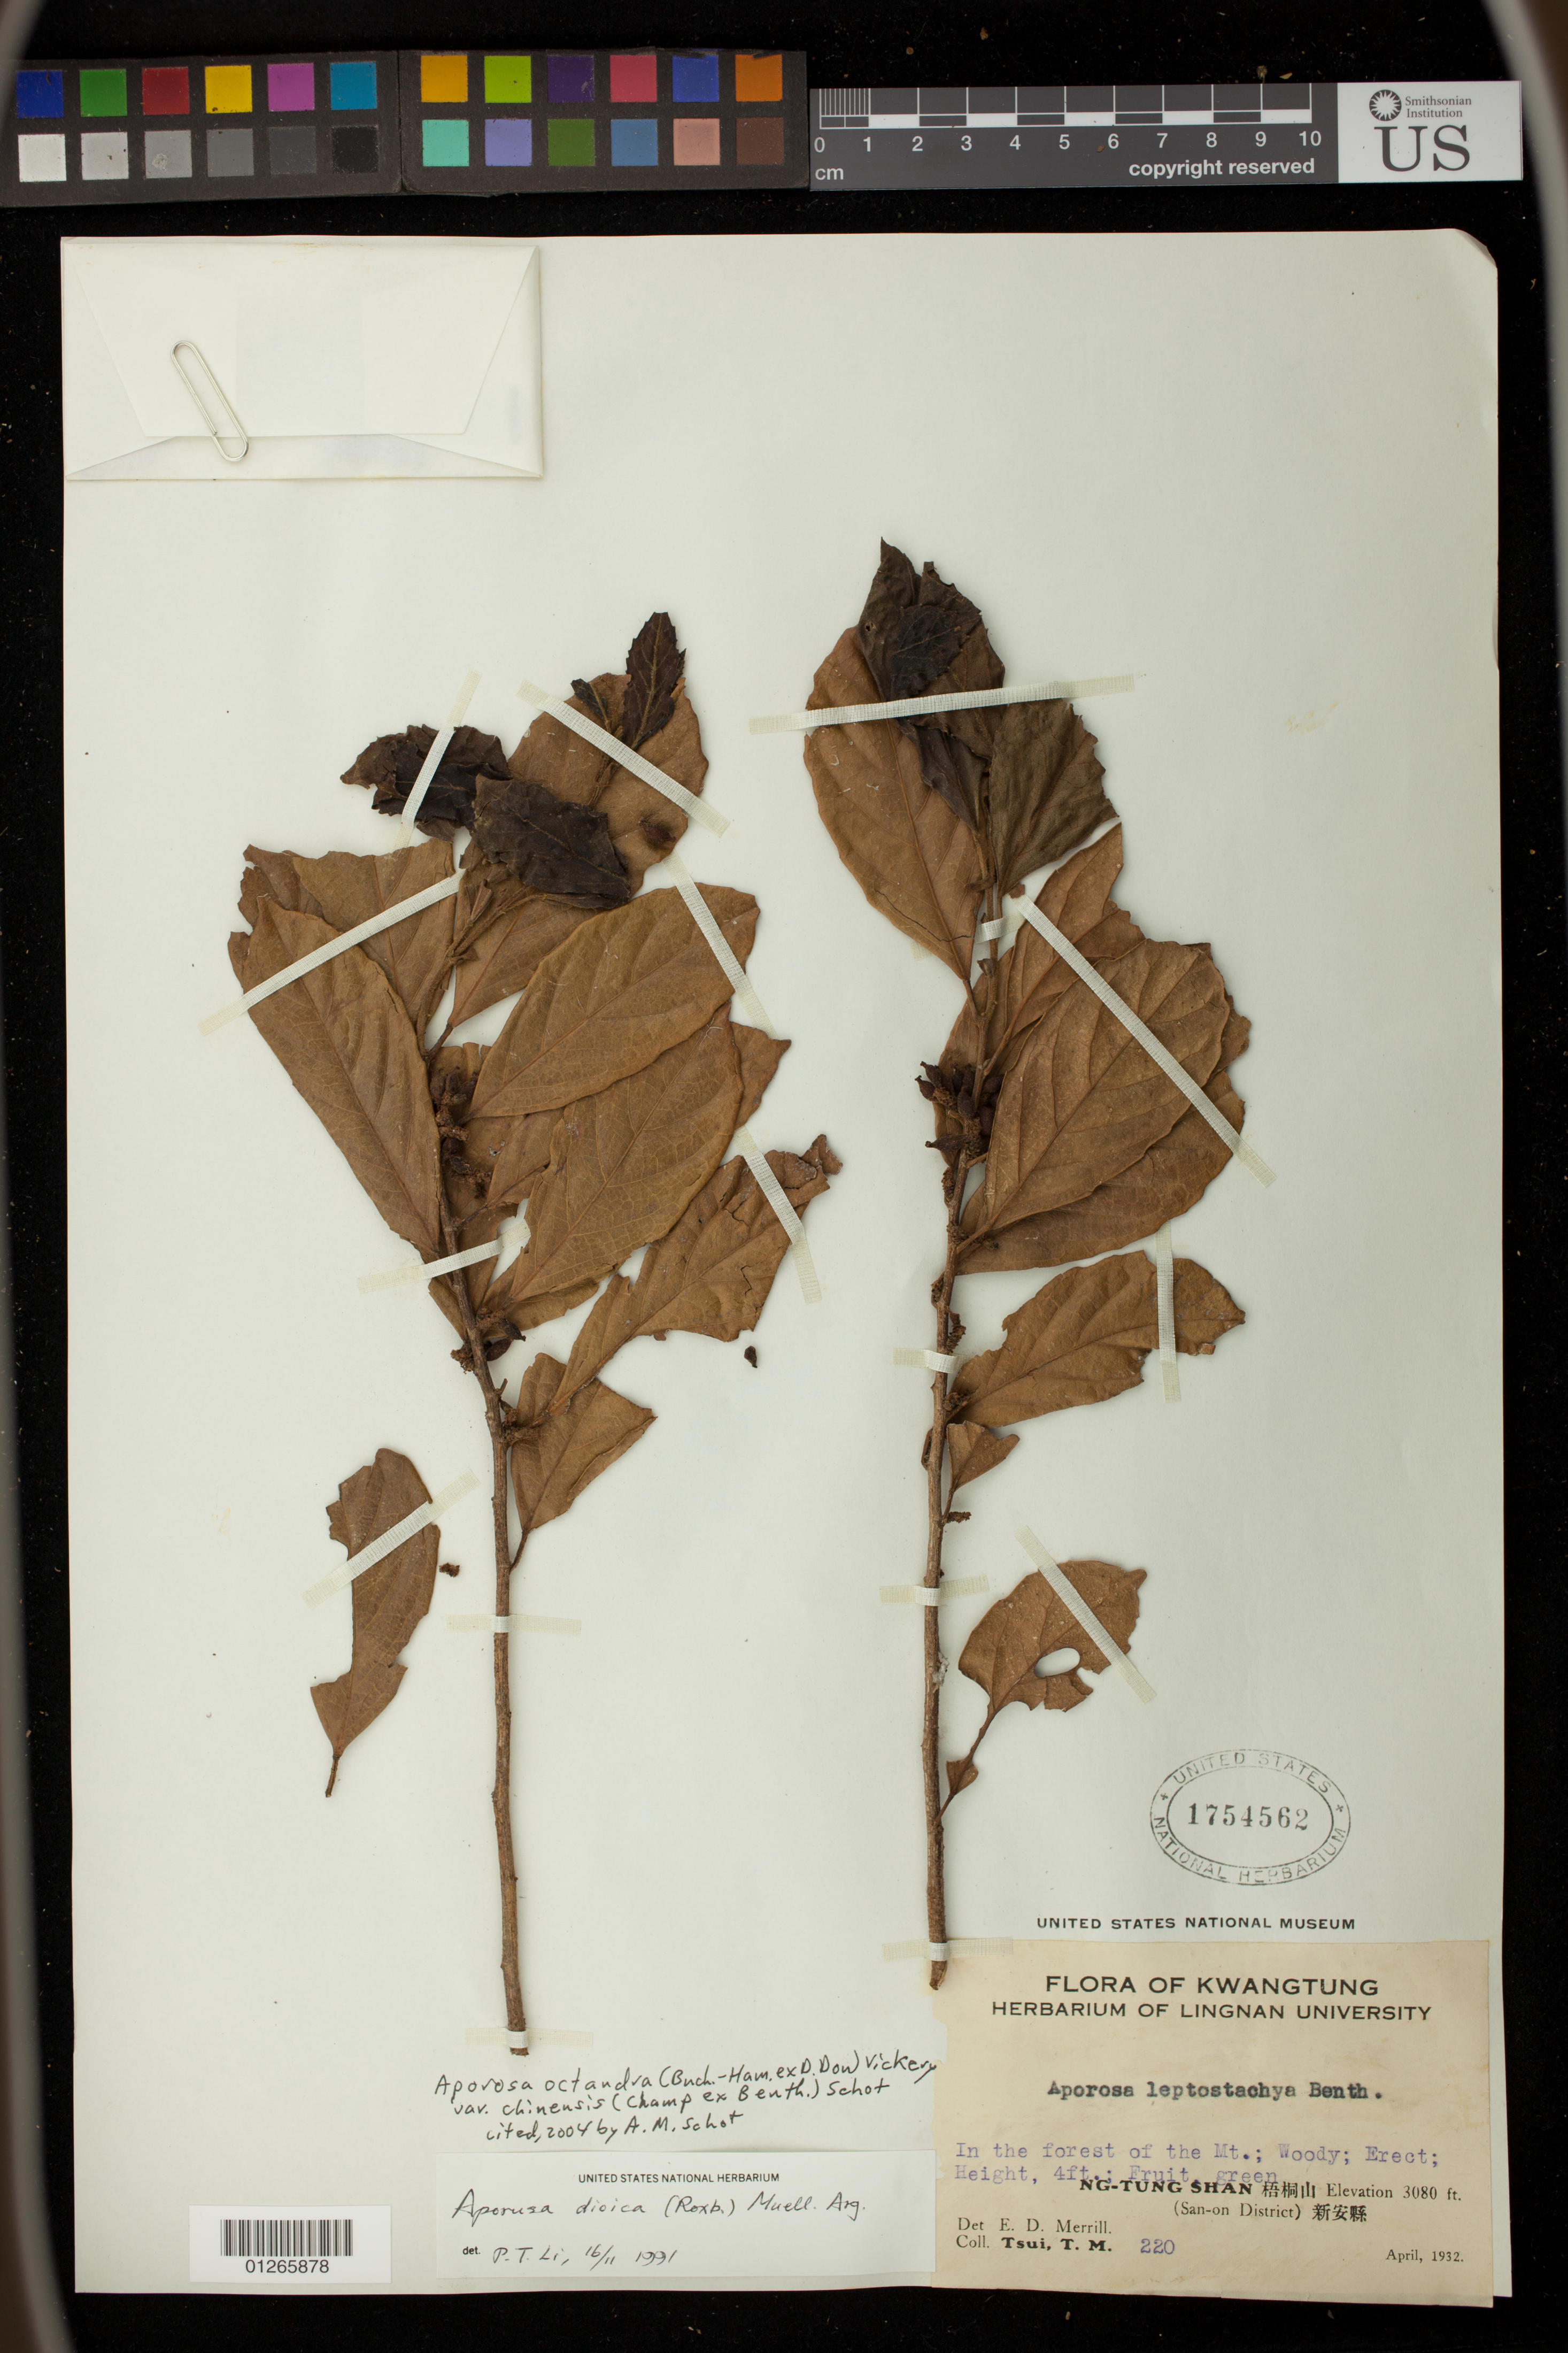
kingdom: Plantae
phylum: Tracheophyta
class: Magnoliopsida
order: Malpighiales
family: Phyllanthaceae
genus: Aporosa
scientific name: Aporosa octandra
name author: (Buch.-Ham. & D. Don) Vickery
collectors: T. Tsui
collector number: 220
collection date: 1932-04-01/1932-04-30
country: China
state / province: Guangdong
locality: Ng-Tung Shan (San-on District)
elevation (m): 939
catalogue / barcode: US 1754562